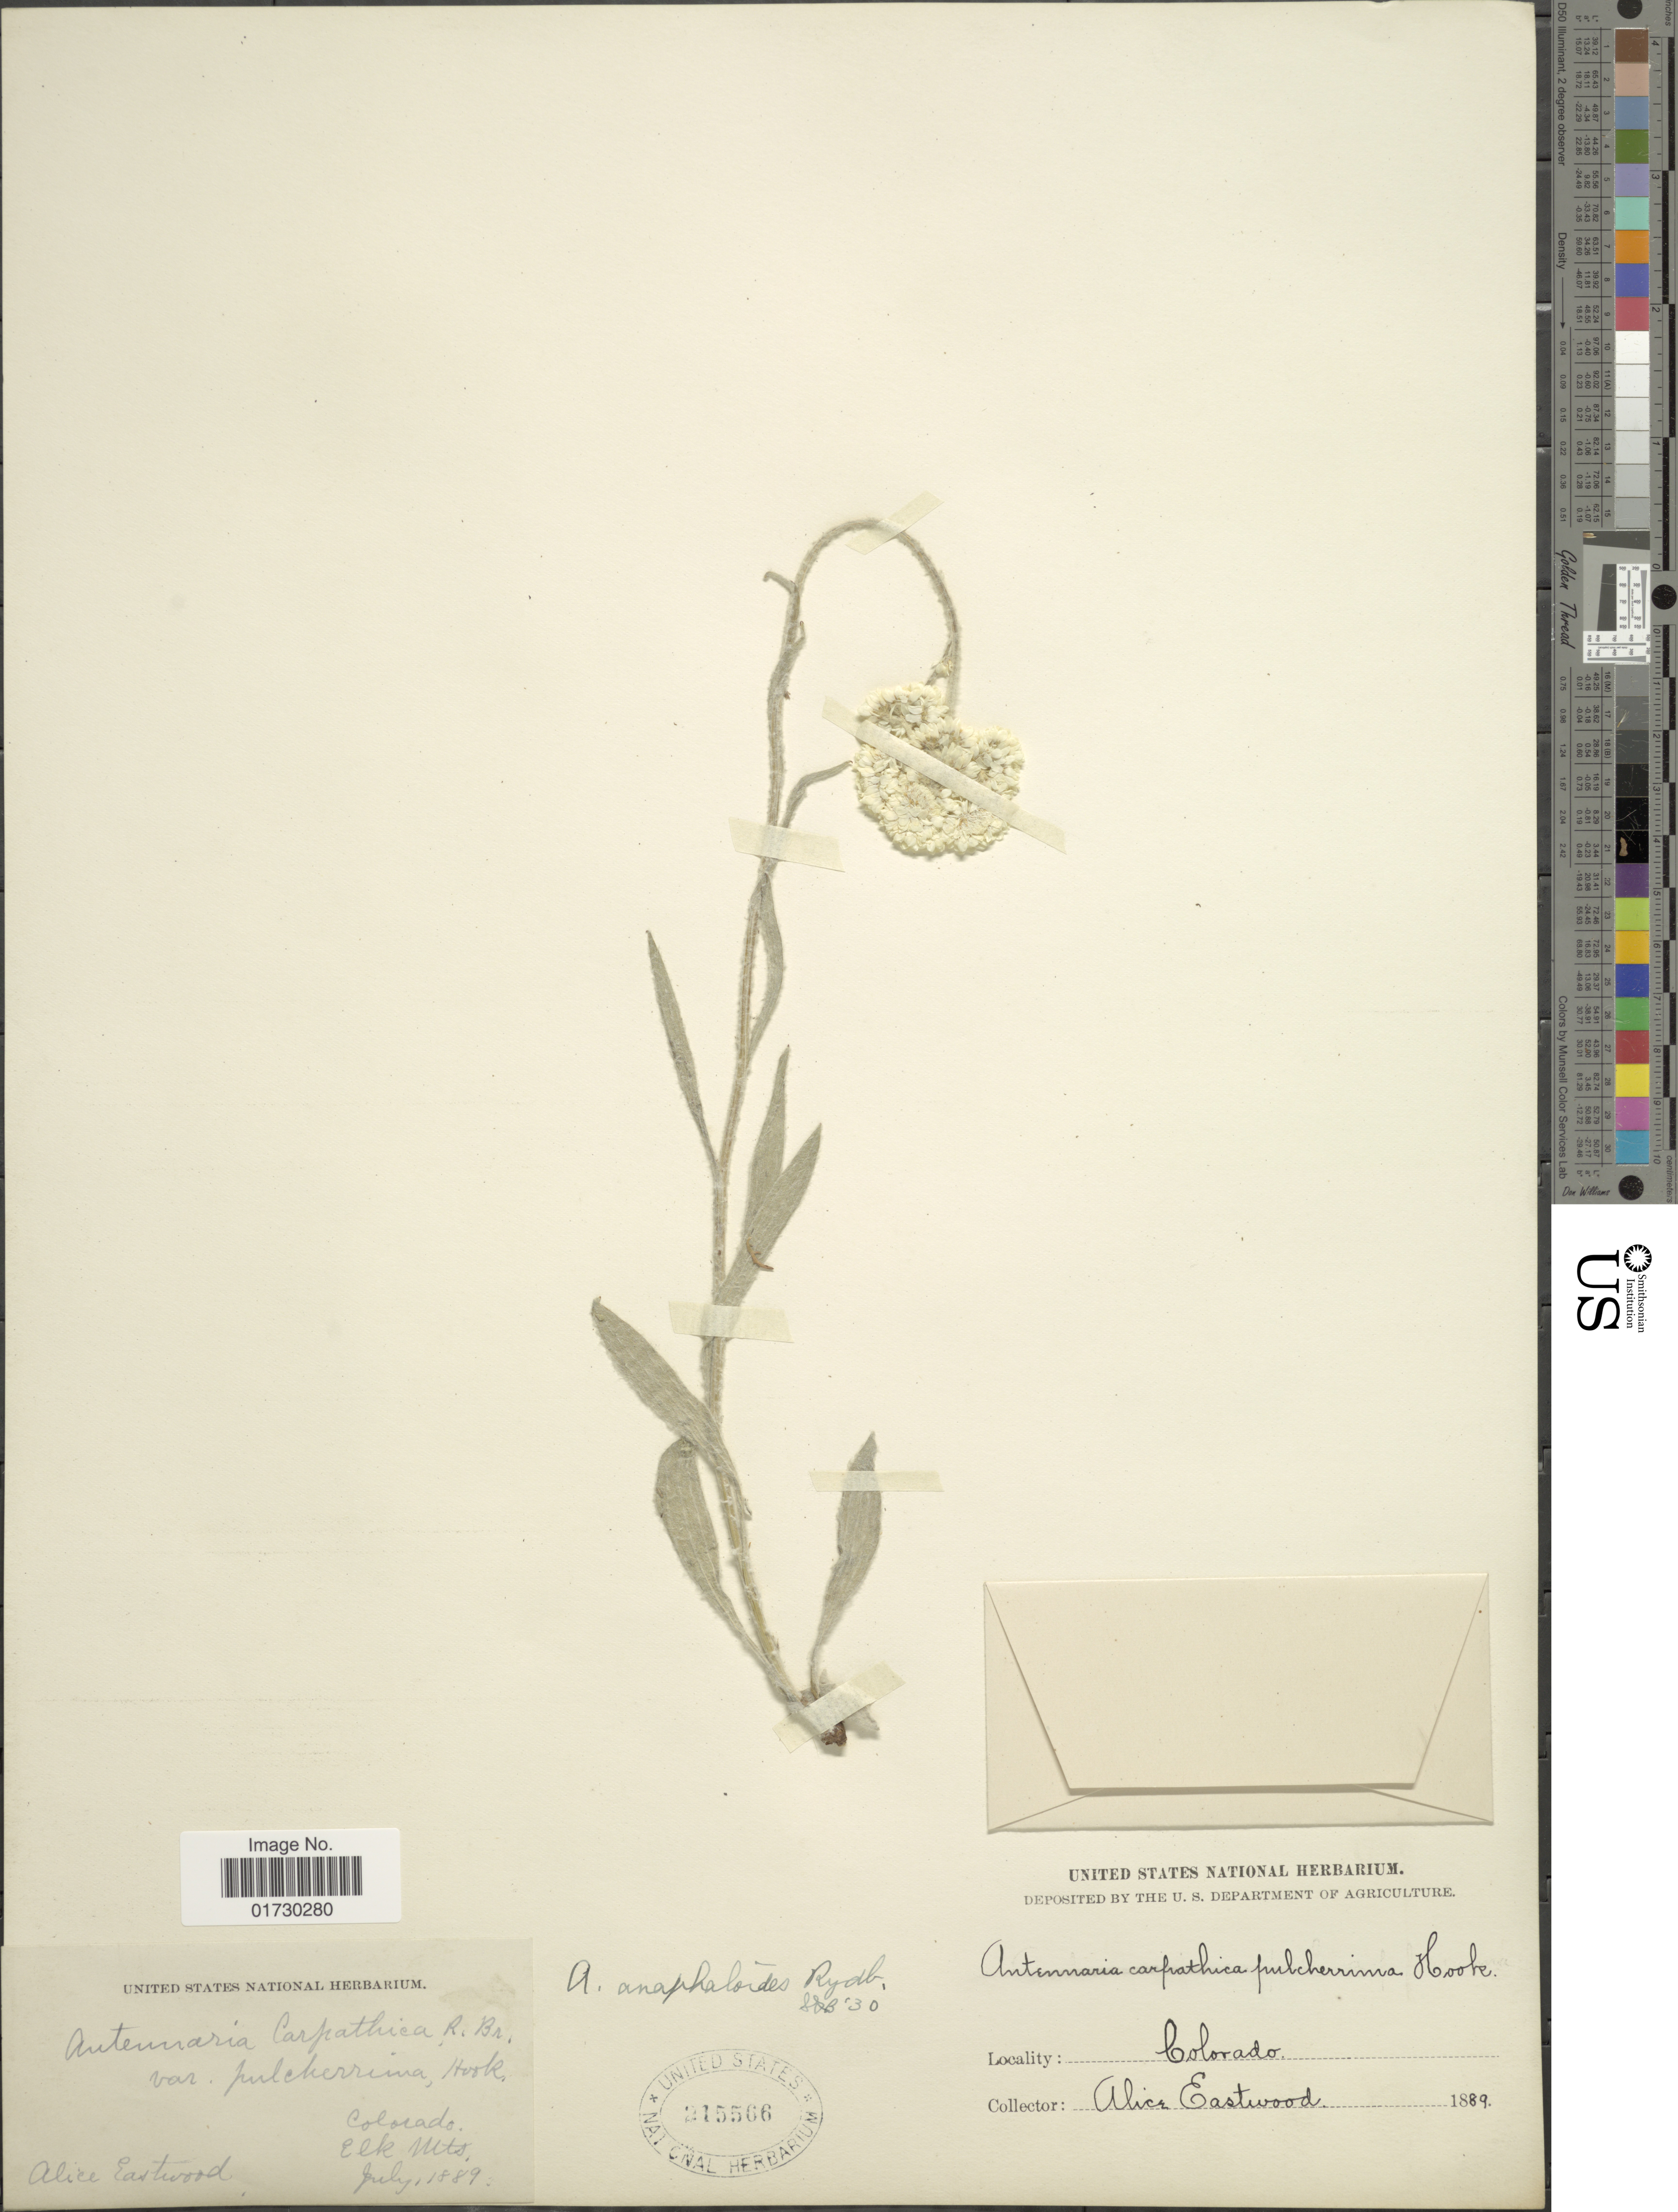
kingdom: Plantae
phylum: Tracheophyta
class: Magnoliopsida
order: Asterales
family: Asteraceae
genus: Antennaria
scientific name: Antennaria anaphaloides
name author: Rydb.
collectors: A. Eastwood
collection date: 1889-07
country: United States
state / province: Colorado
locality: Elk Mts.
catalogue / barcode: US 215566